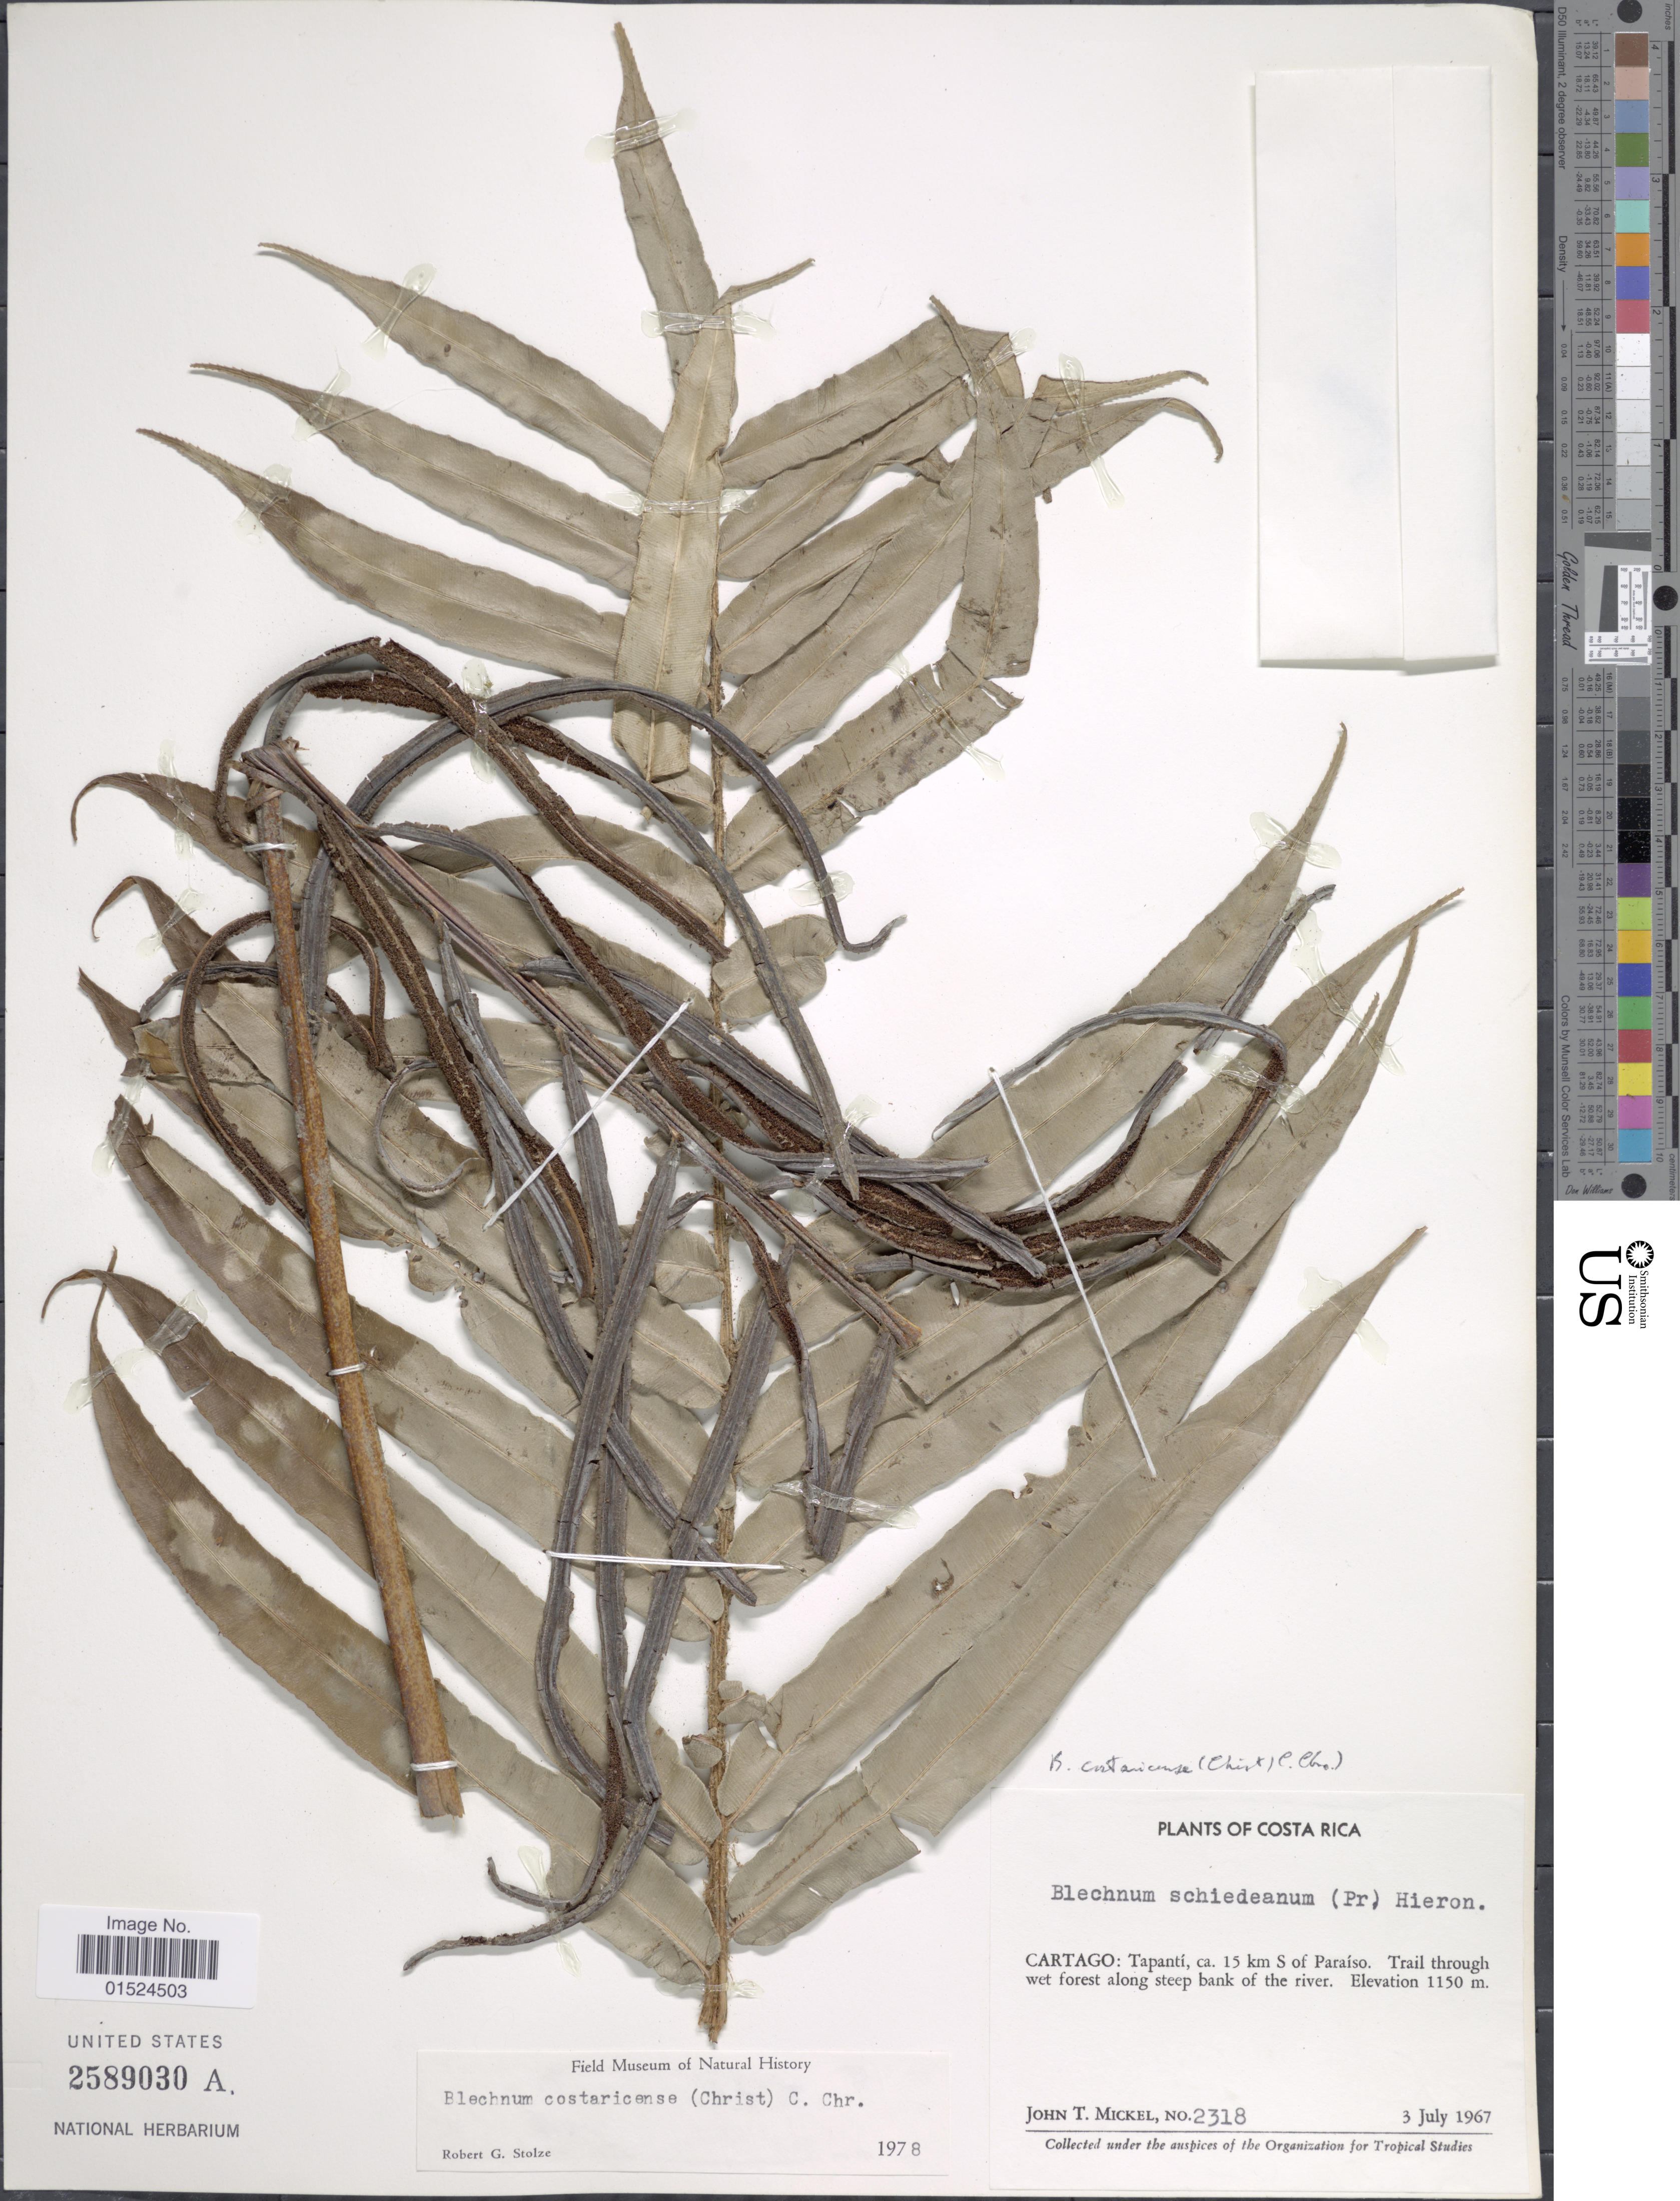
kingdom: Plantae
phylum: Tracheophyta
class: Polypodiopsida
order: Polypodiales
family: Blechnaceae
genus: Blechnum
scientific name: Blechnum schiedeanum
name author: (Schltdl. ex C. Presl) Hieron.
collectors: J. T. Mickel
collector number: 2318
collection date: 1967-07-03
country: Costa Rica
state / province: Cartago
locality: Tapantí, ca. 15 km S of Paraíso. Trail through wet forest along steep bank of the river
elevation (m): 1150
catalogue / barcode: US 2589030A